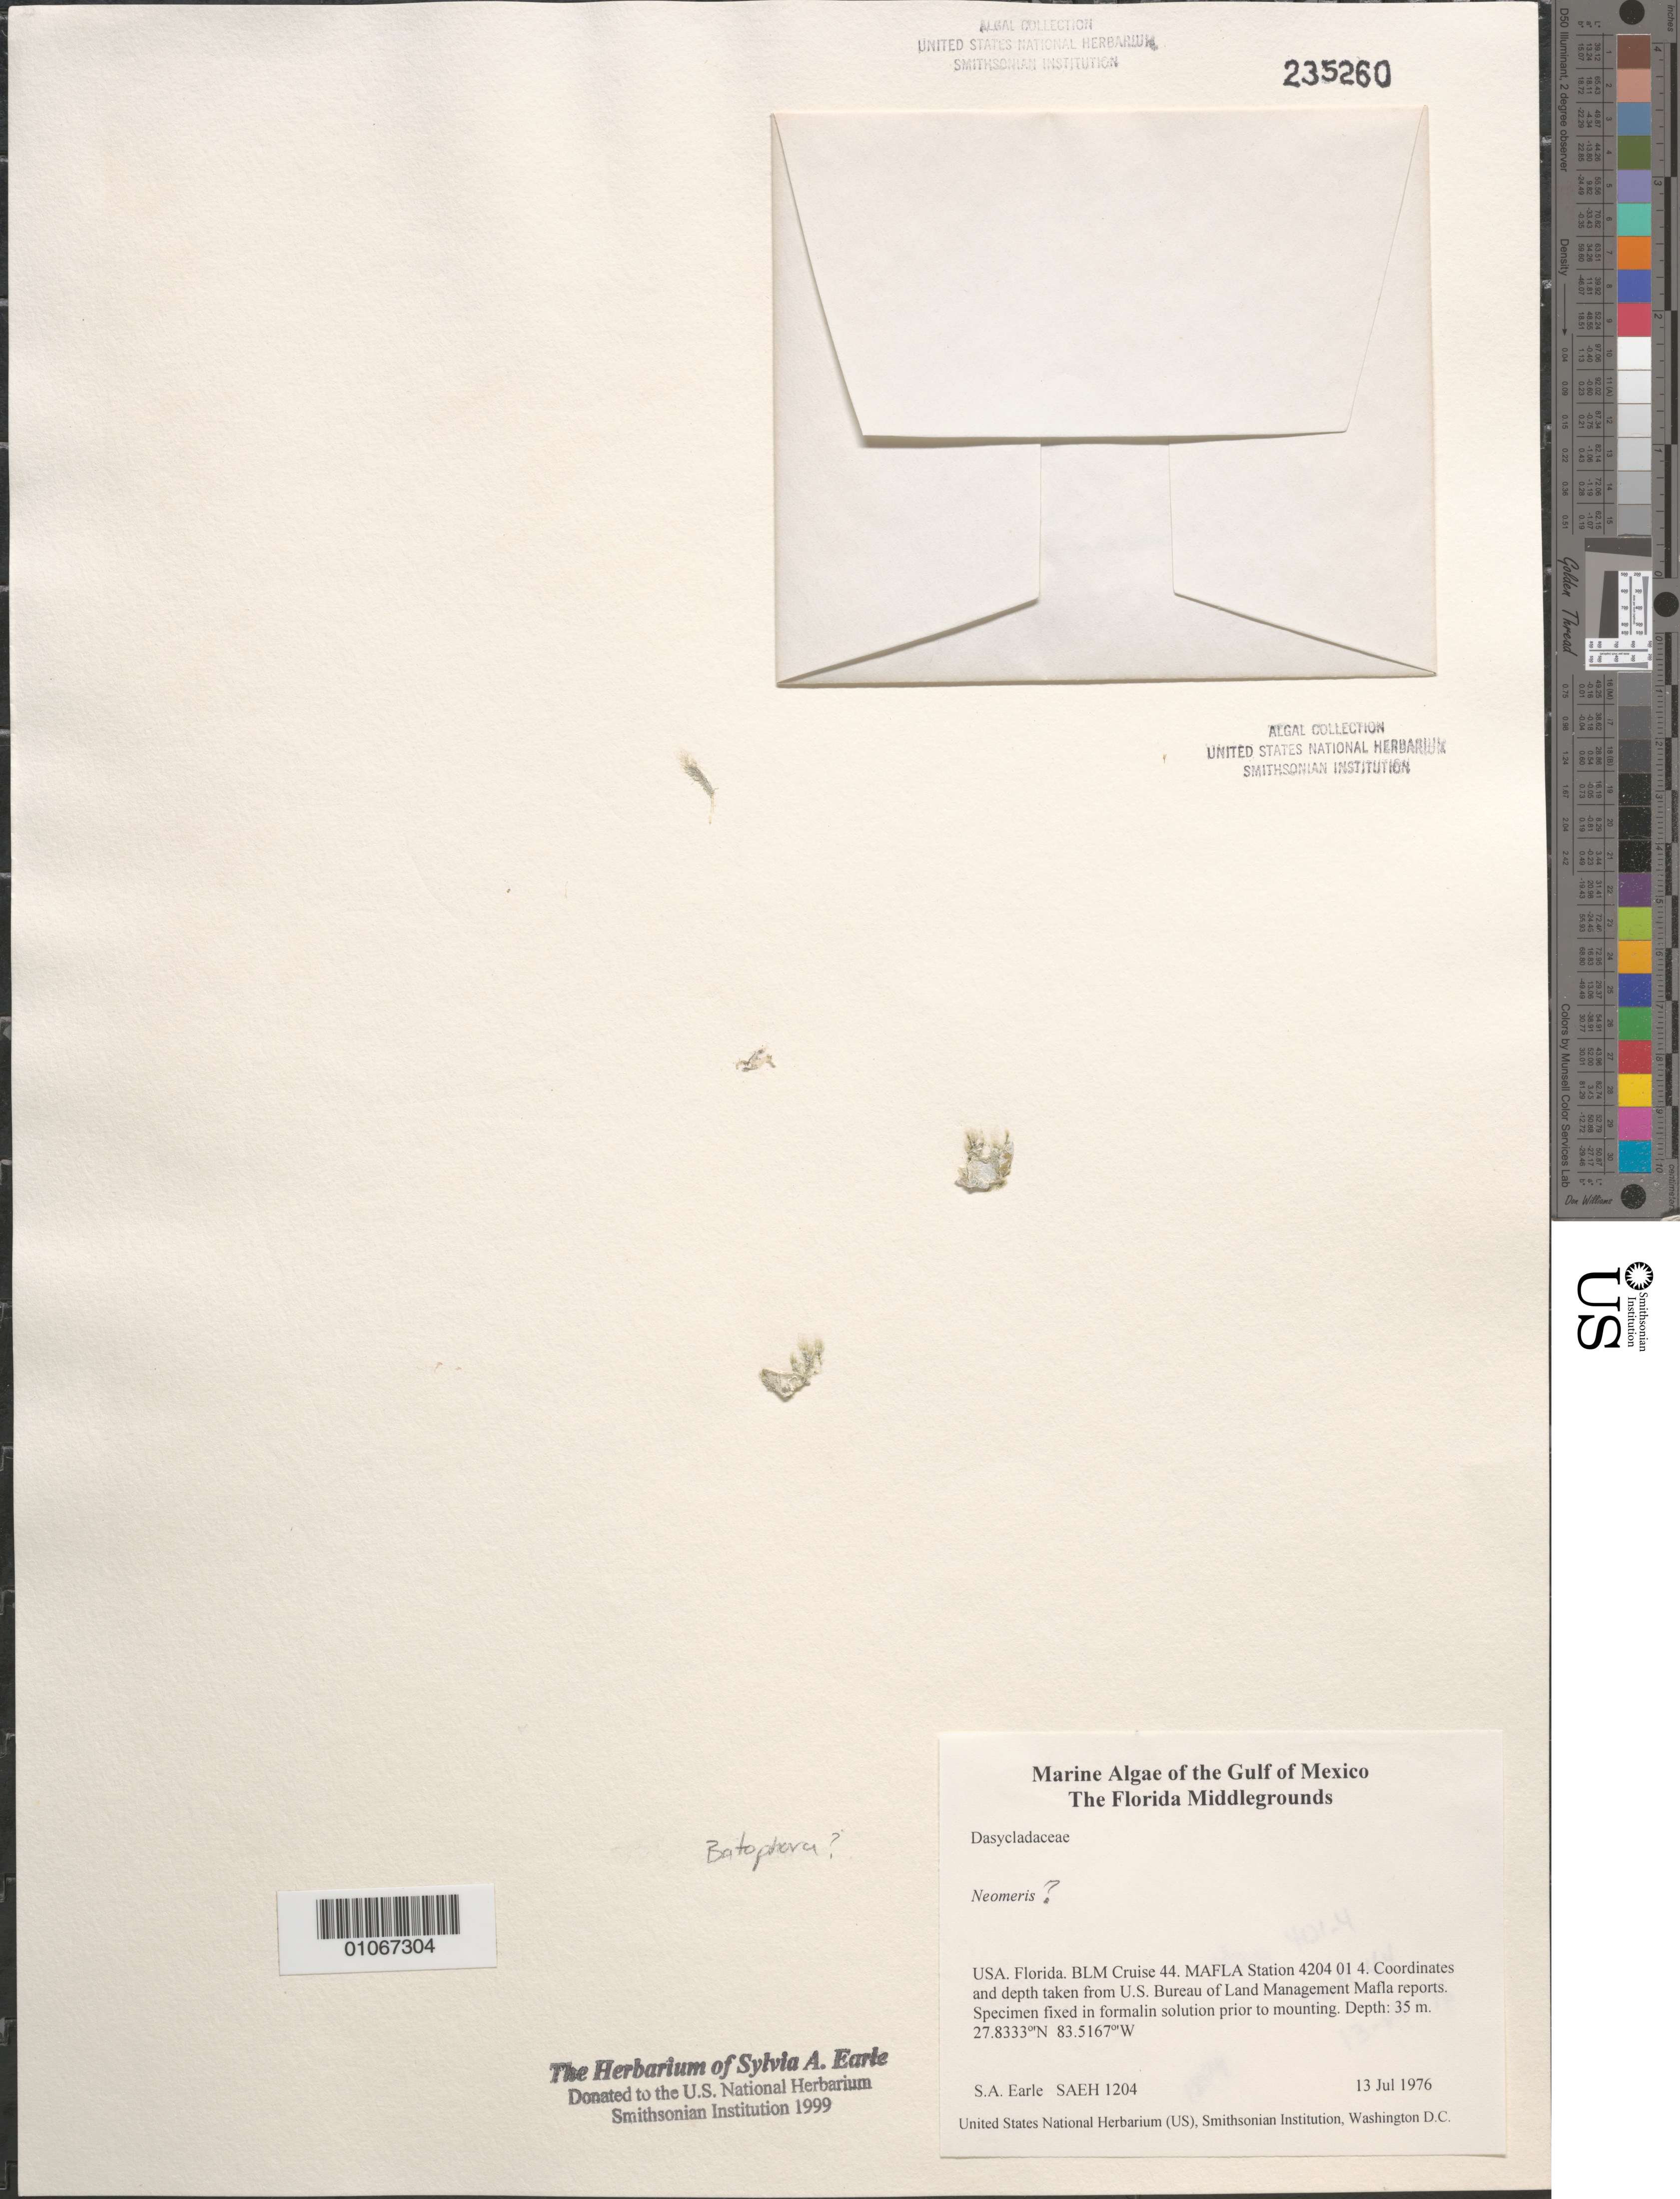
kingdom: Plantae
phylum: Chlorophyta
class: Ulvophyceae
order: Dasycladales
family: Dasycladaceae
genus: Neomeris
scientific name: Neomeris sp.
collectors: S. A. Earle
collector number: SAEH1204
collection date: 1976-07-13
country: United States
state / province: Florida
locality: The Gulf of Mexico. The Florida Middlegrounds. BLM Cruise 44. MAFLA Station 4204 01 4.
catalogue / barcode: US 235260